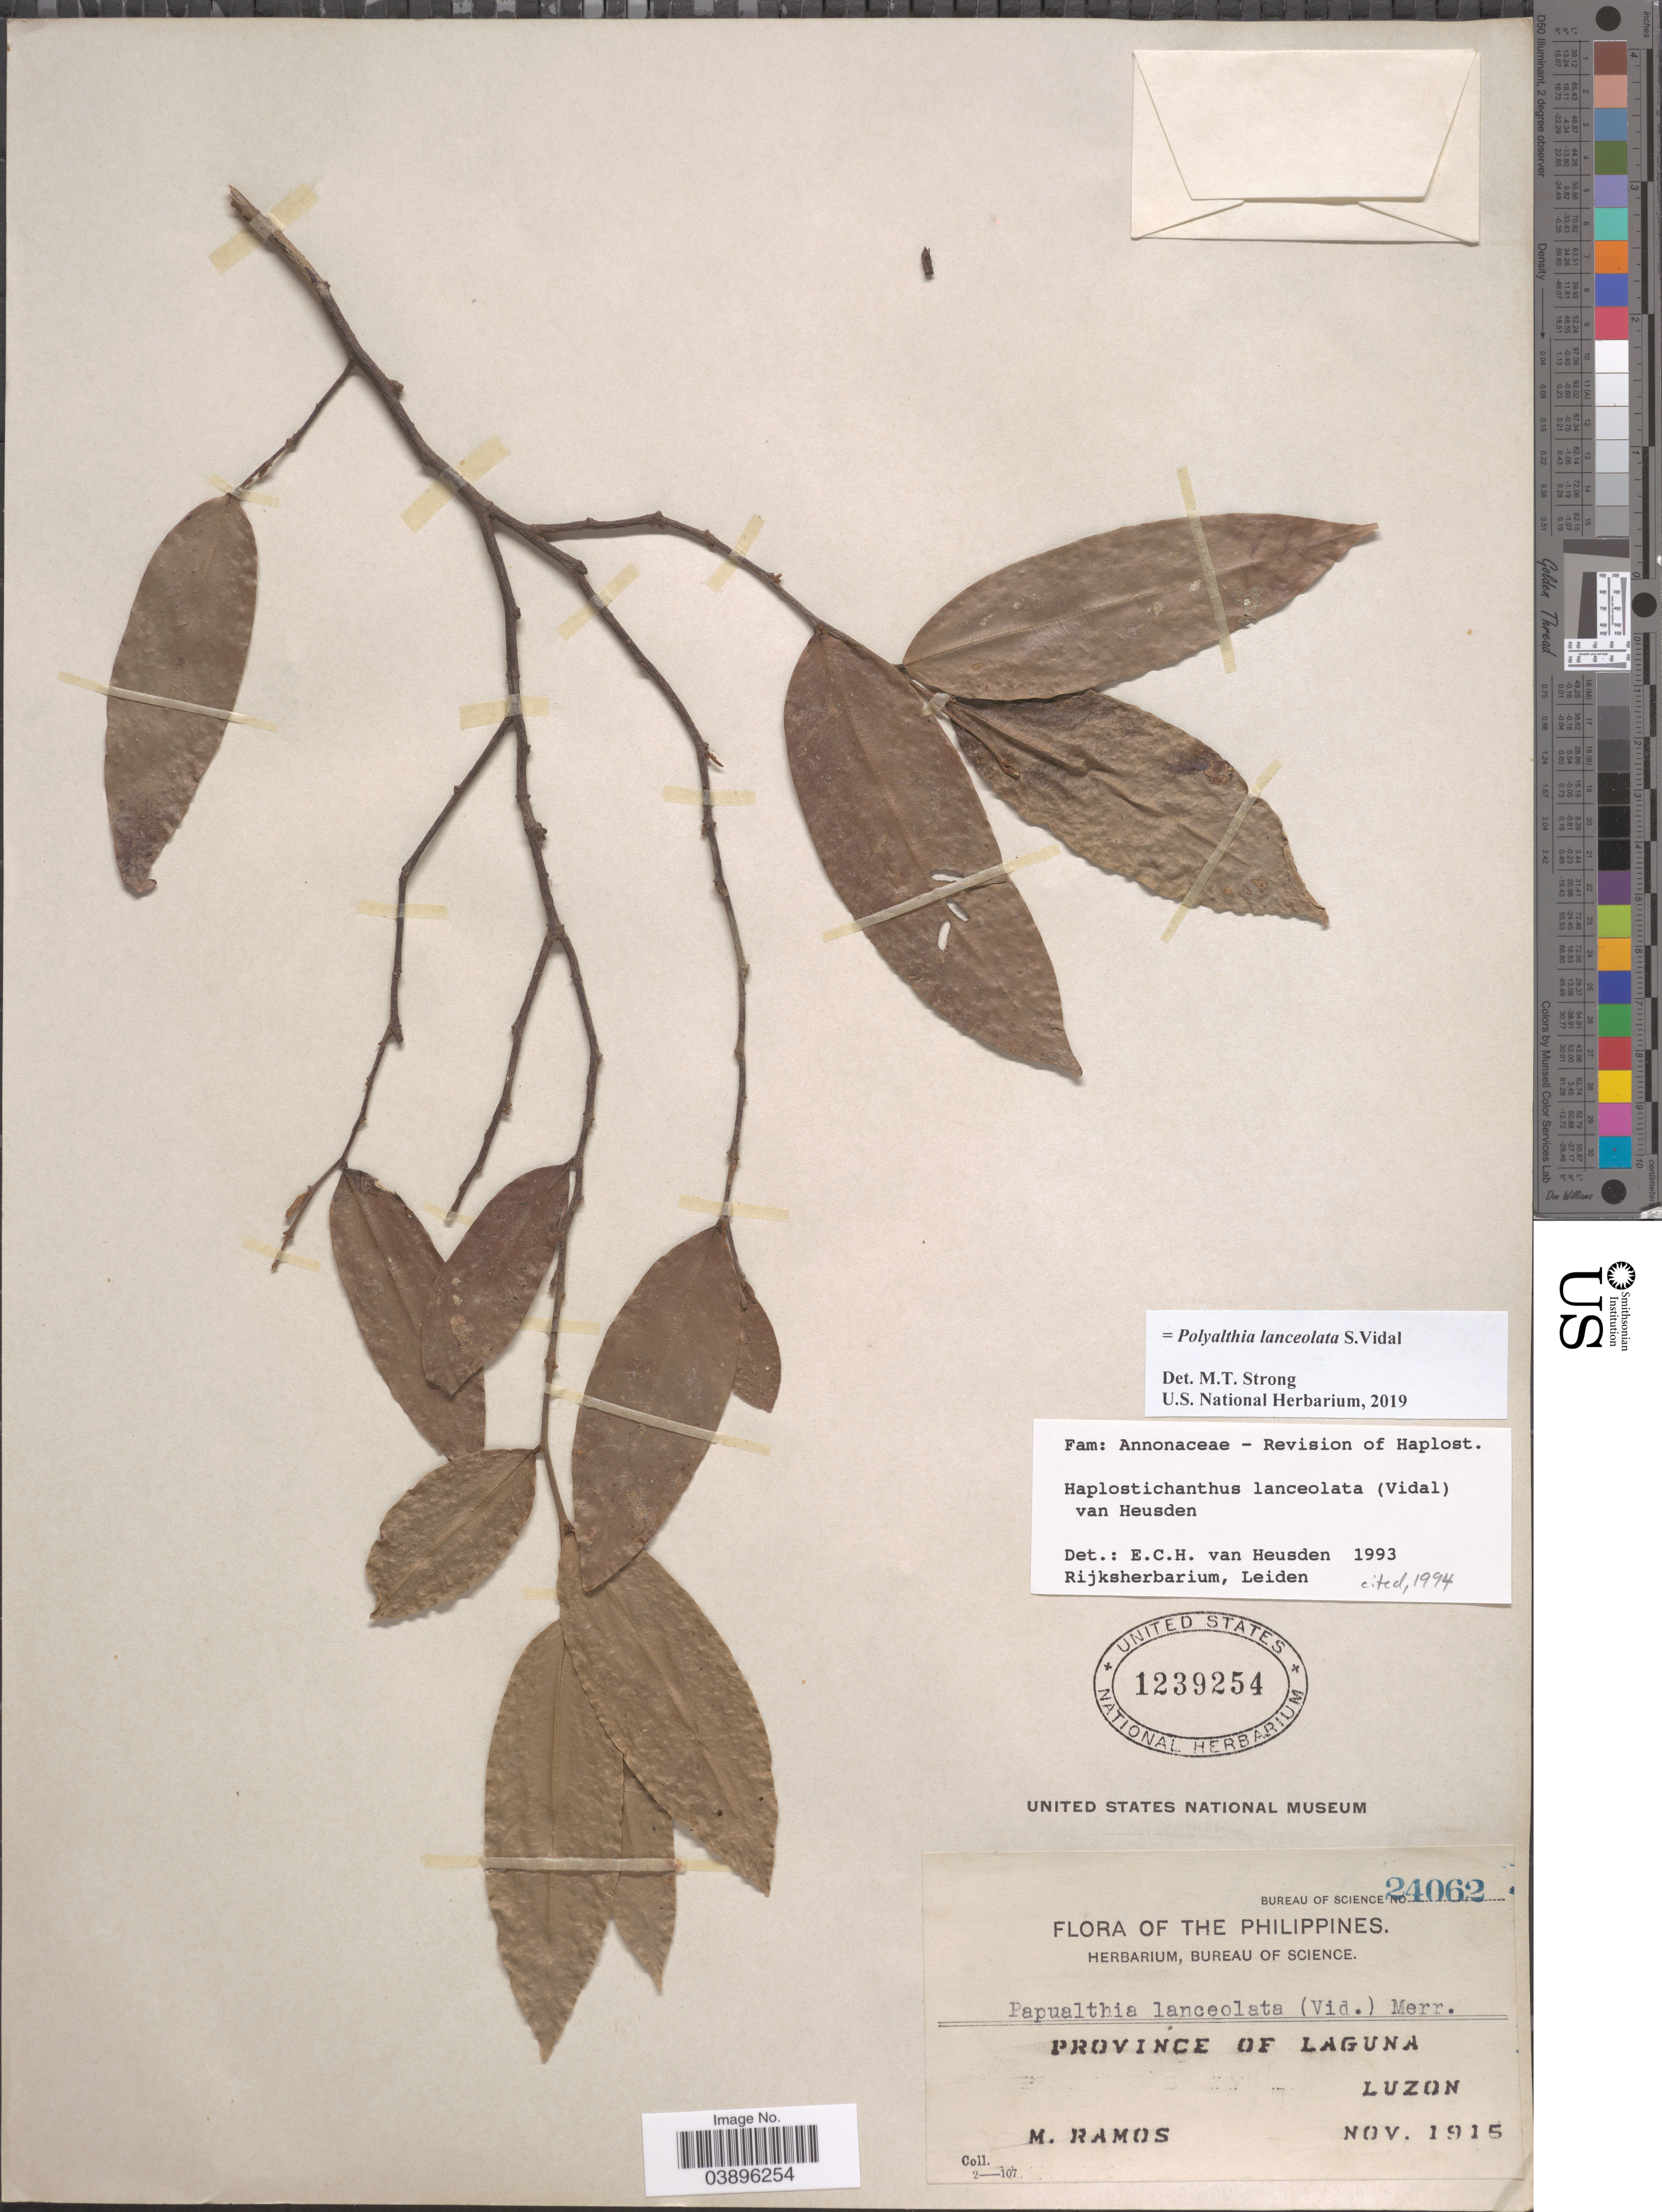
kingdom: Plantae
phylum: Tracheophyta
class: Magnoliopsida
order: Magnoliales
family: Annonaceae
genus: Polyalthia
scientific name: Polyalthia lanceolata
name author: S. Vidal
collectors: M. Ramos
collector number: Bureau of Science 24062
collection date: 1915-11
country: Philippines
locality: Province of Laguna. Luzon.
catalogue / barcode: US 1239254